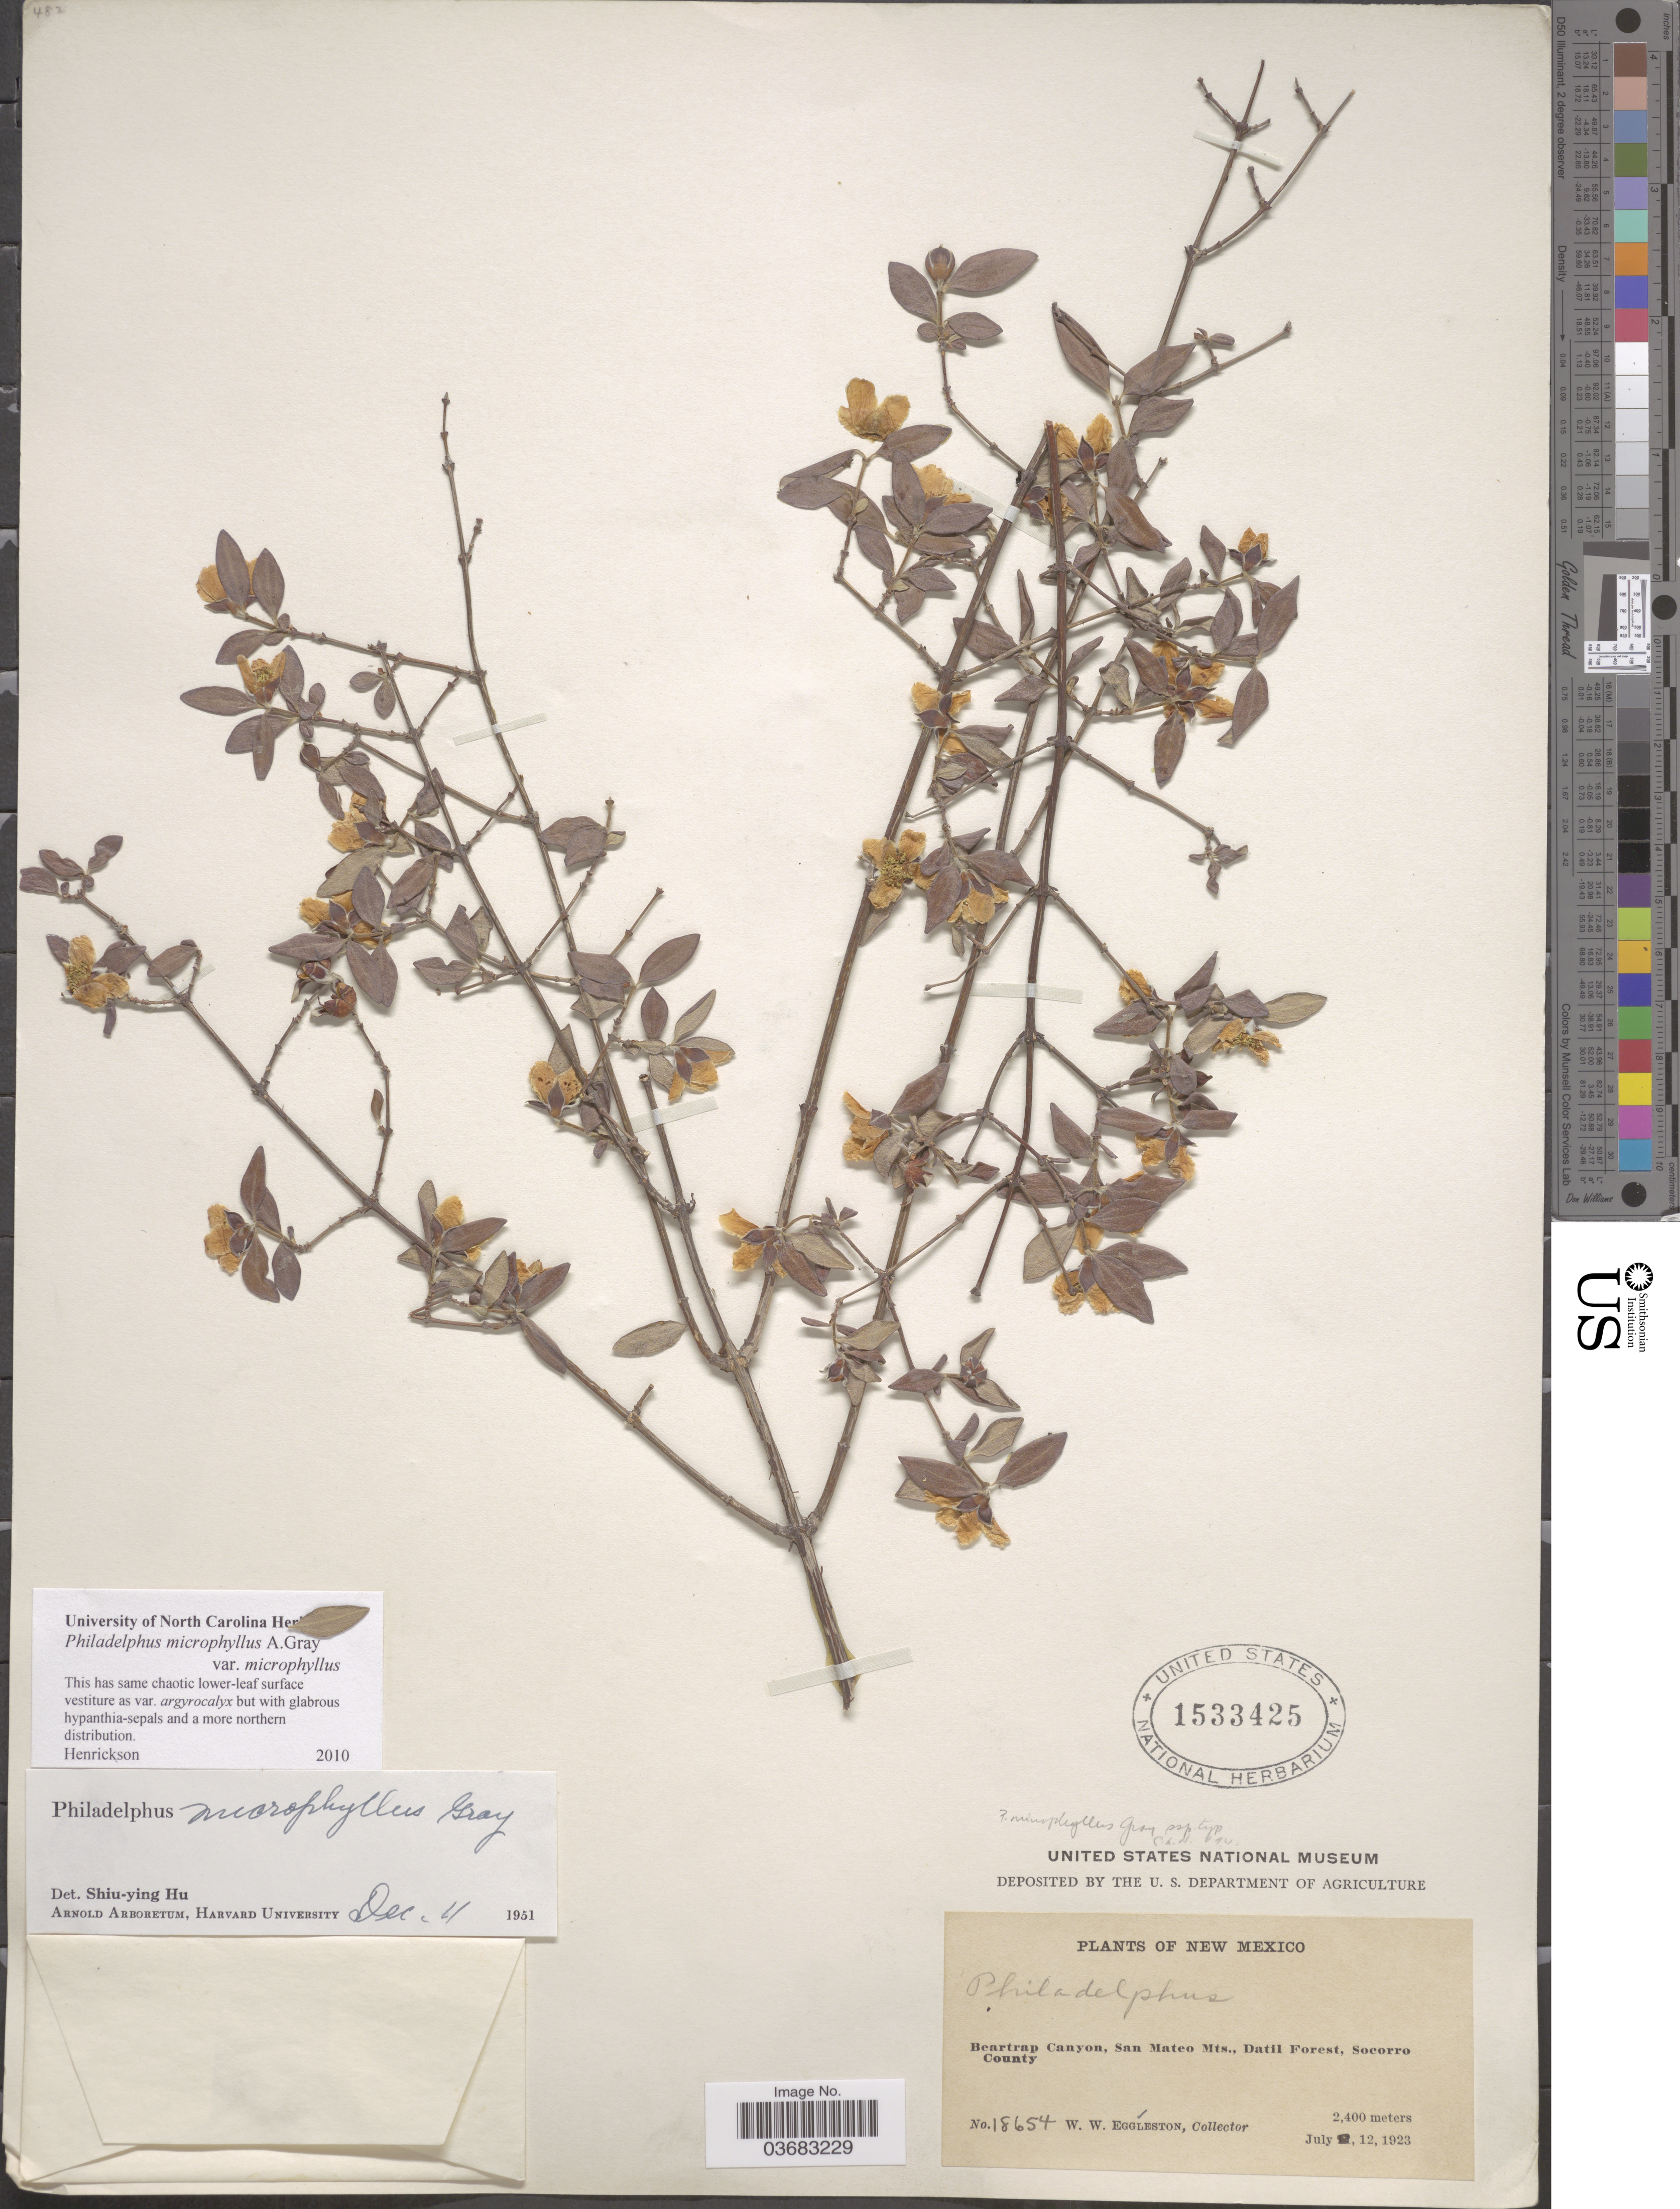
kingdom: Plantae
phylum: Tracheophyta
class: Magnoliopsida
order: Cornales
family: Hydrangeaceae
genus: Philadelphus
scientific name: Philadelphus microphyllus var. microphyllus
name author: A. Gray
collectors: W. W. Eggleston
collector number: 18654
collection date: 1923-07-12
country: United States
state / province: New Mexico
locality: Beartrap Canyon, San Mateo Mts., Datil Forest, Socorro County.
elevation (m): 2400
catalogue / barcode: US 1533425